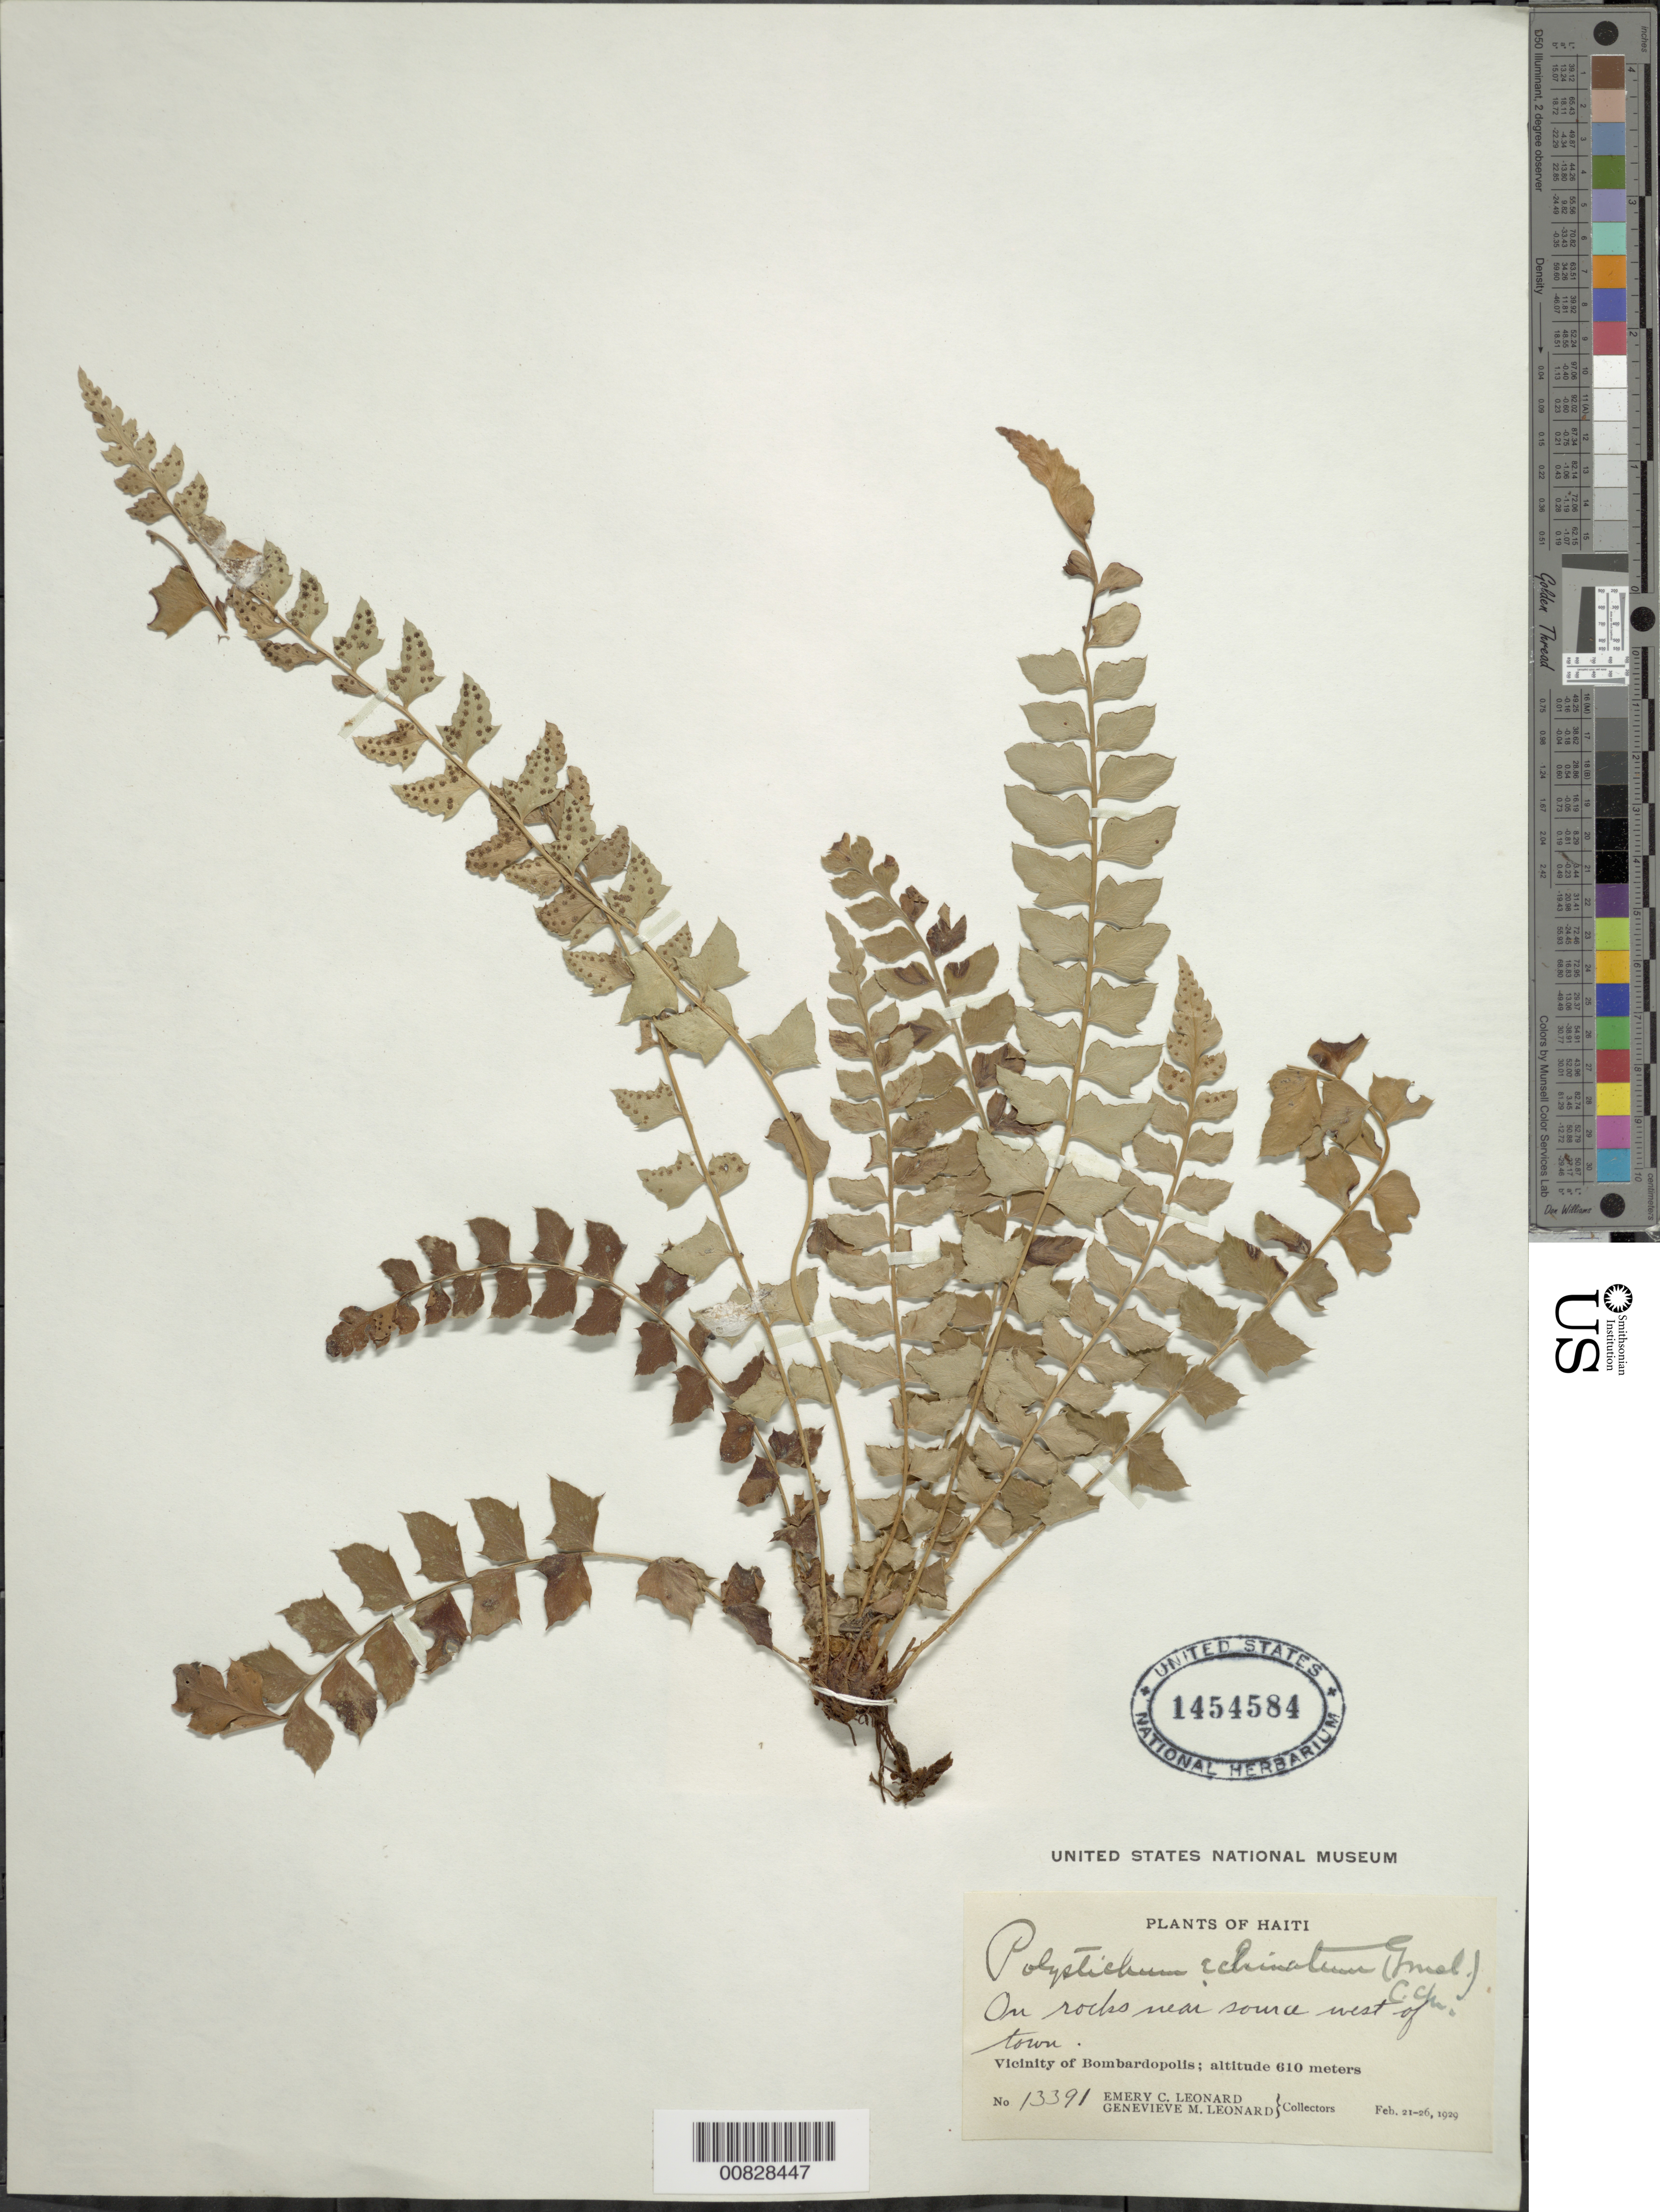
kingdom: Plantae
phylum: Tracheophyta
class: Polypodiopsida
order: Polypodiales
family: Dryopteridaceae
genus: Polystichum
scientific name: Polystichum echinatum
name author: (J.F. Gmel.) C. Chr.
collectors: E. C. Leonard & G. M. Leonard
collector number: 13391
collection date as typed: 21 Feb 1929 to 26 Feb 1929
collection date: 1929-02-21/1929-02-26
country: Haiti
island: Hispaniola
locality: Bombardopolis, La Source W of town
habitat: On rocks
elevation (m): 610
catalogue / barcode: US 1454584